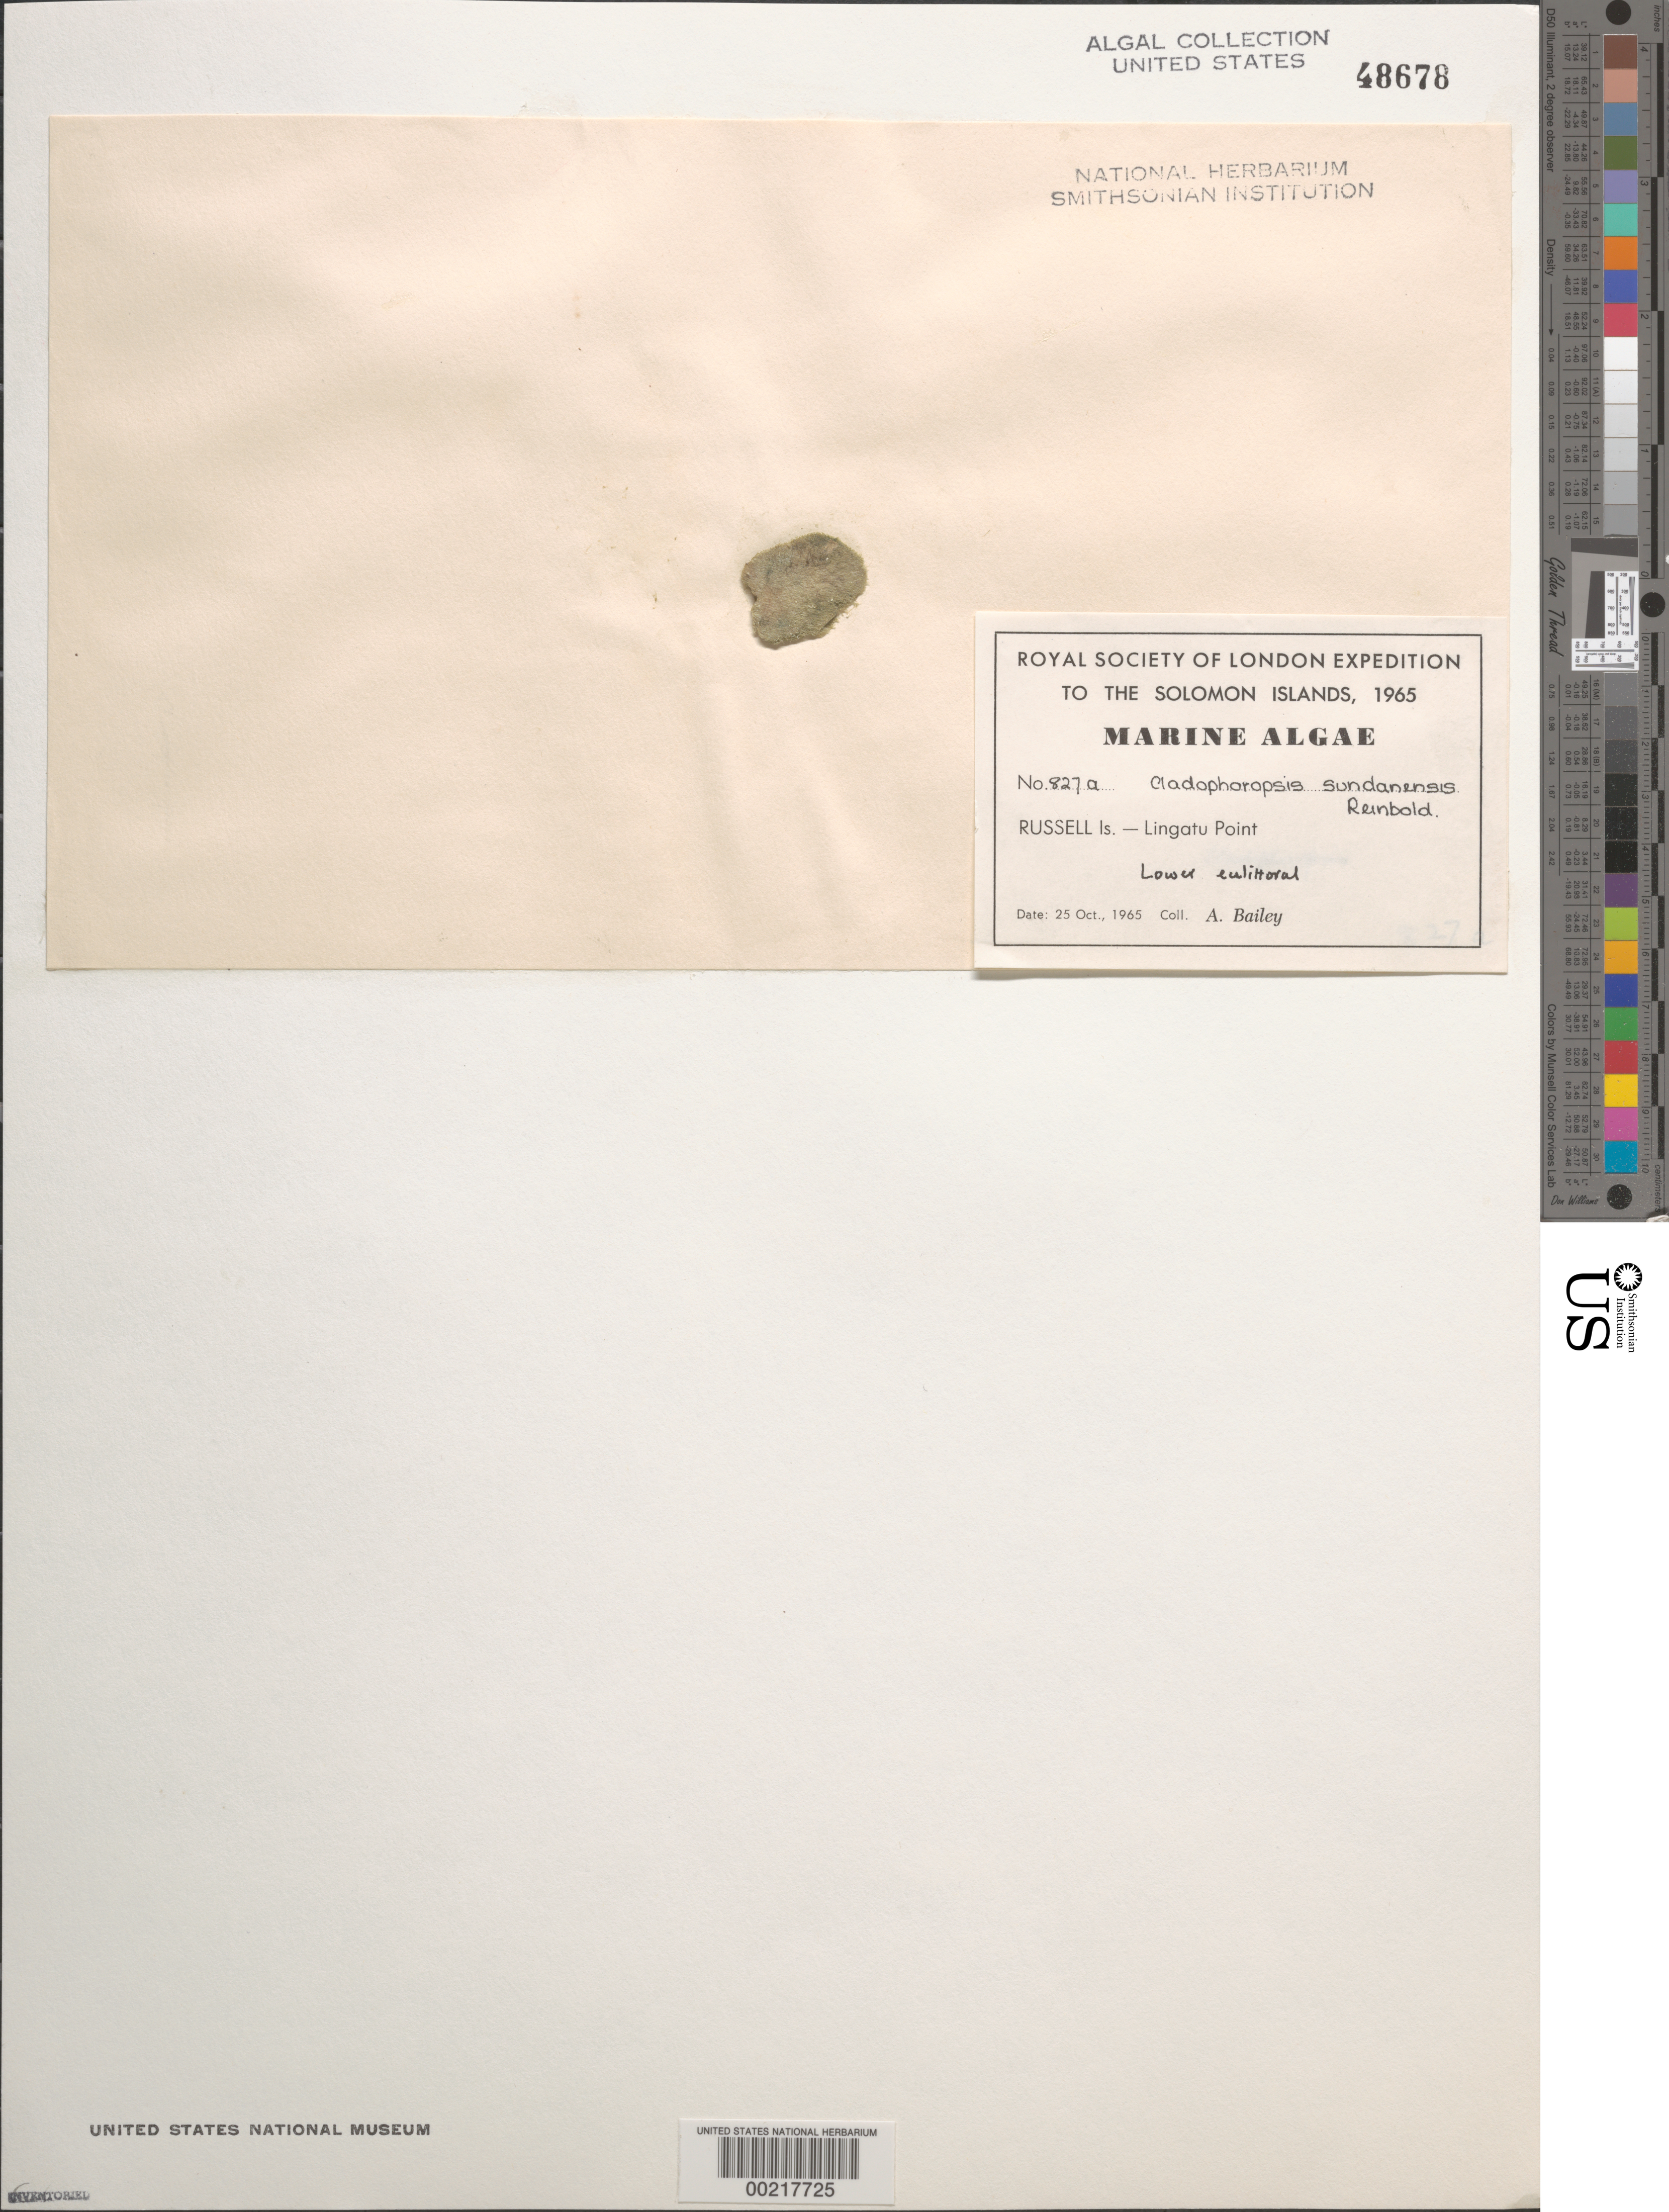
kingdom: Plantae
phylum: Chlorophyta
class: Ulvophyceae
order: Siphonocladales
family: Boodleaceae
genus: Cladophoropsis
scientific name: Cladophoropsis fasciculata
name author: (Kjellm.) N.Wille in Engl. & Prantl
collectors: A. Bailey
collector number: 827a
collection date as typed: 25 Oct 1965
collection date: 1965-10-25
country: Solomon Islands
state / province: Central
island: Mbanika [Banika]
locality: Lingatu Point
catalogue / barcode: US 48678